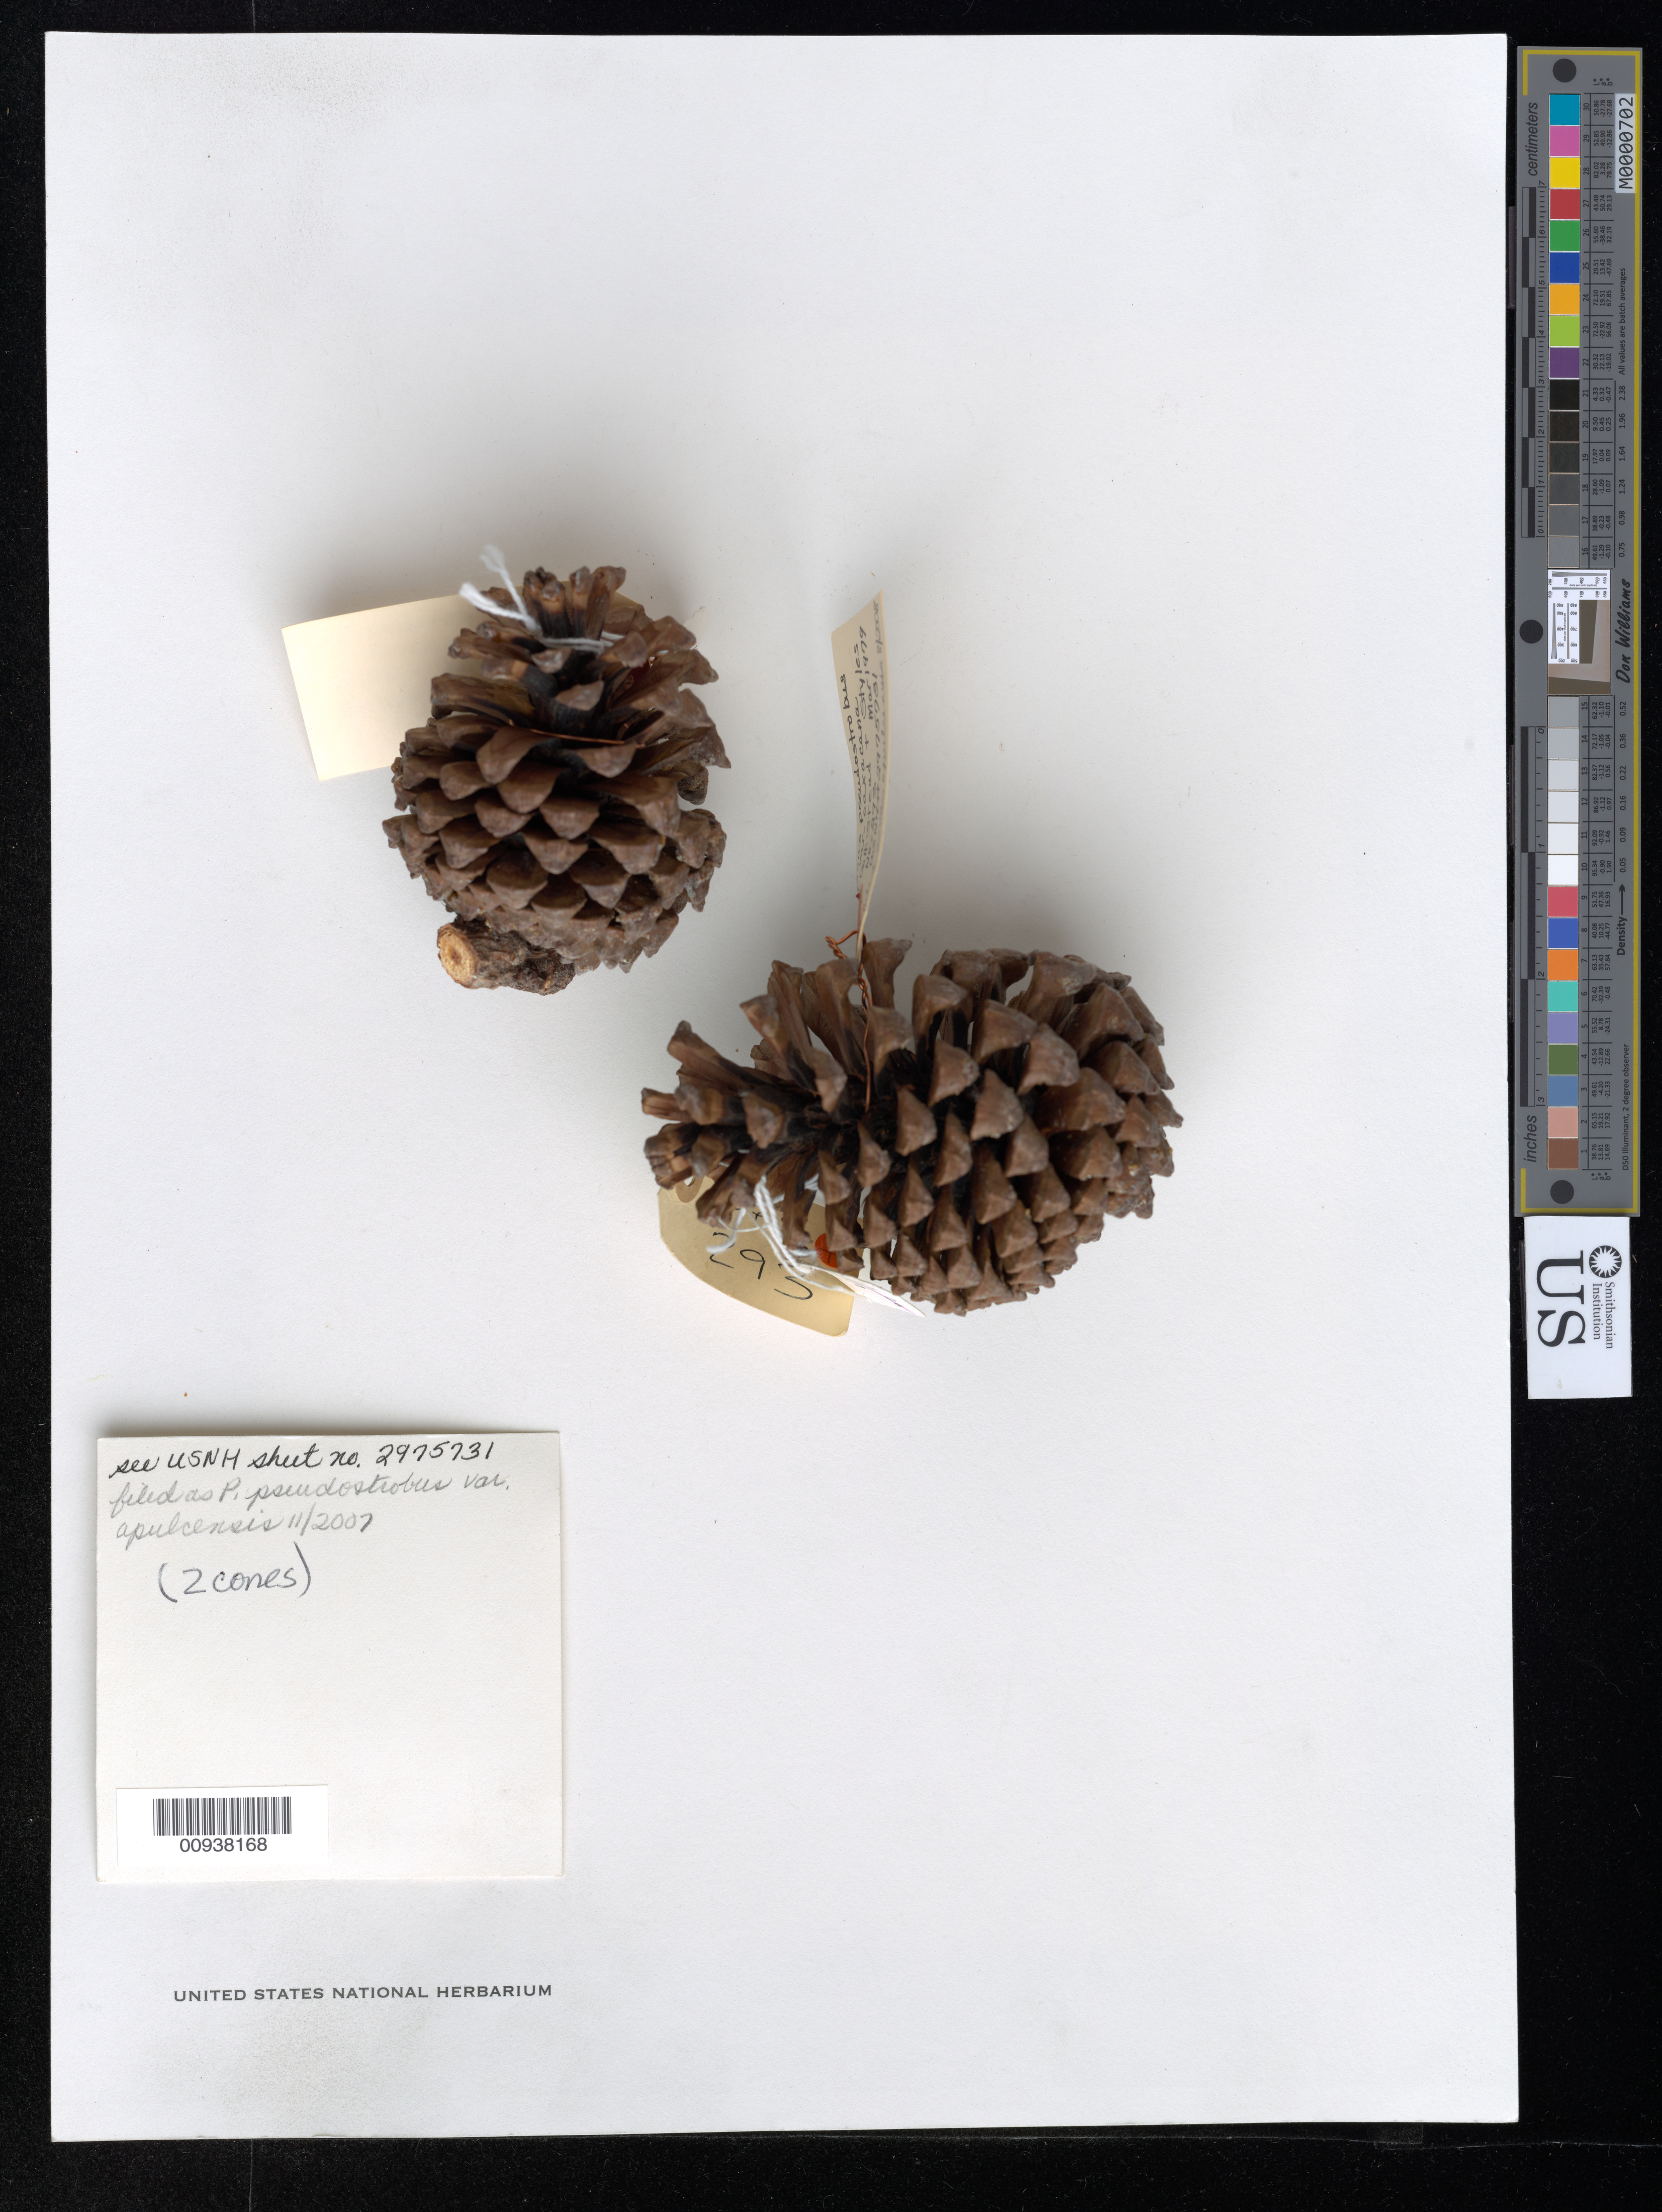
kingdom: Plantae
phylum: Tracheophyta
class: Pinopsida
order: Pinales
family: Pinaceae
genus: Pinus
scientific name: Pinus pseudostrobus var. apulcensis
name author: (Shaw) Lindl.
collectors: J. Stead & B. T. Styles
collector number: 293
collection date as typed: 26 Mar 1979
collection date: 1979-03-26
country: Mexico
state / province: Chiapas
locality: Road side forest on Panamerican highway between Comitán and San Cristóbal de las Casas at c. 7 km. from Comitán.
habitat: Road side forest.